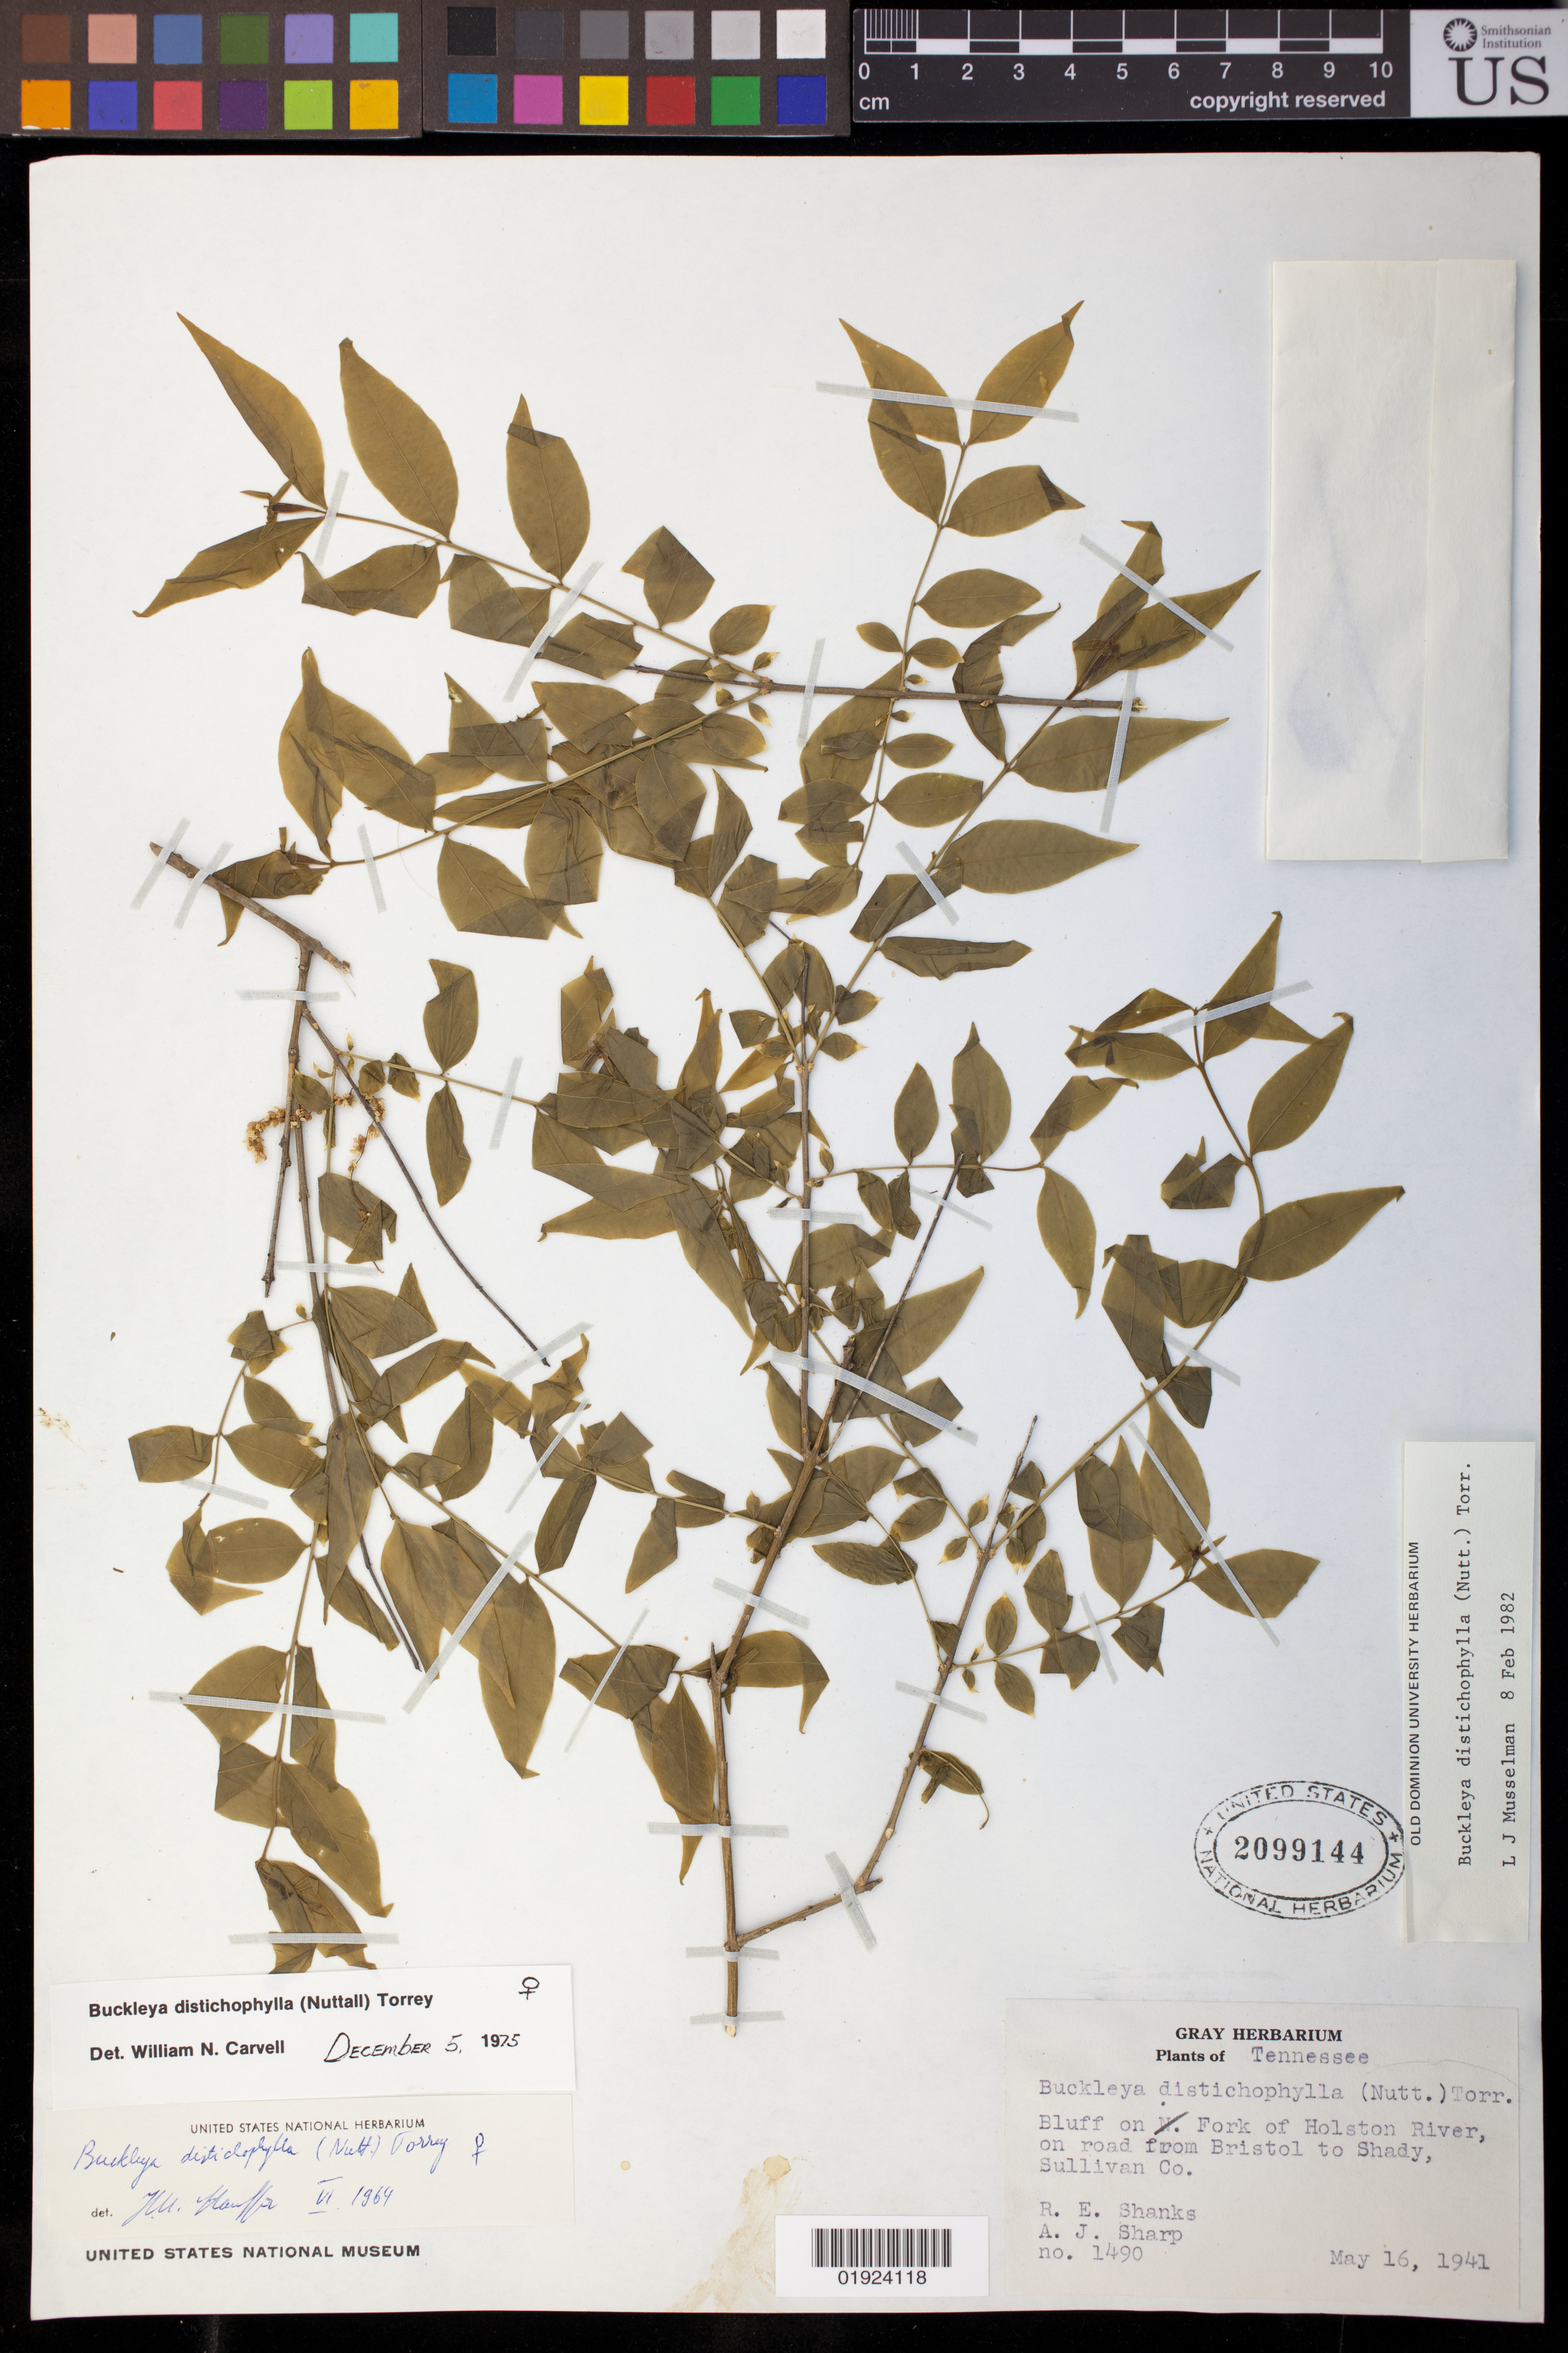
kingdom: Plantae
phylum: Tracheophyta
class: Magnoliopsida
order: Santalales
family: Thesiaceae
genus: Buckleya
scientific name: Buckleya distichophylla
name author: (Nutt.) Torr.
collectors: R. Shanks & A. J. Sharp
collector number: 1490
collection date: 1941-05-16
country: United States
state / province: Tennessee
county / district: Sullivan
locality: Bluff on Fork of Holston River, on road from Bristol to Shady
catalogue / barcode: US 2099144